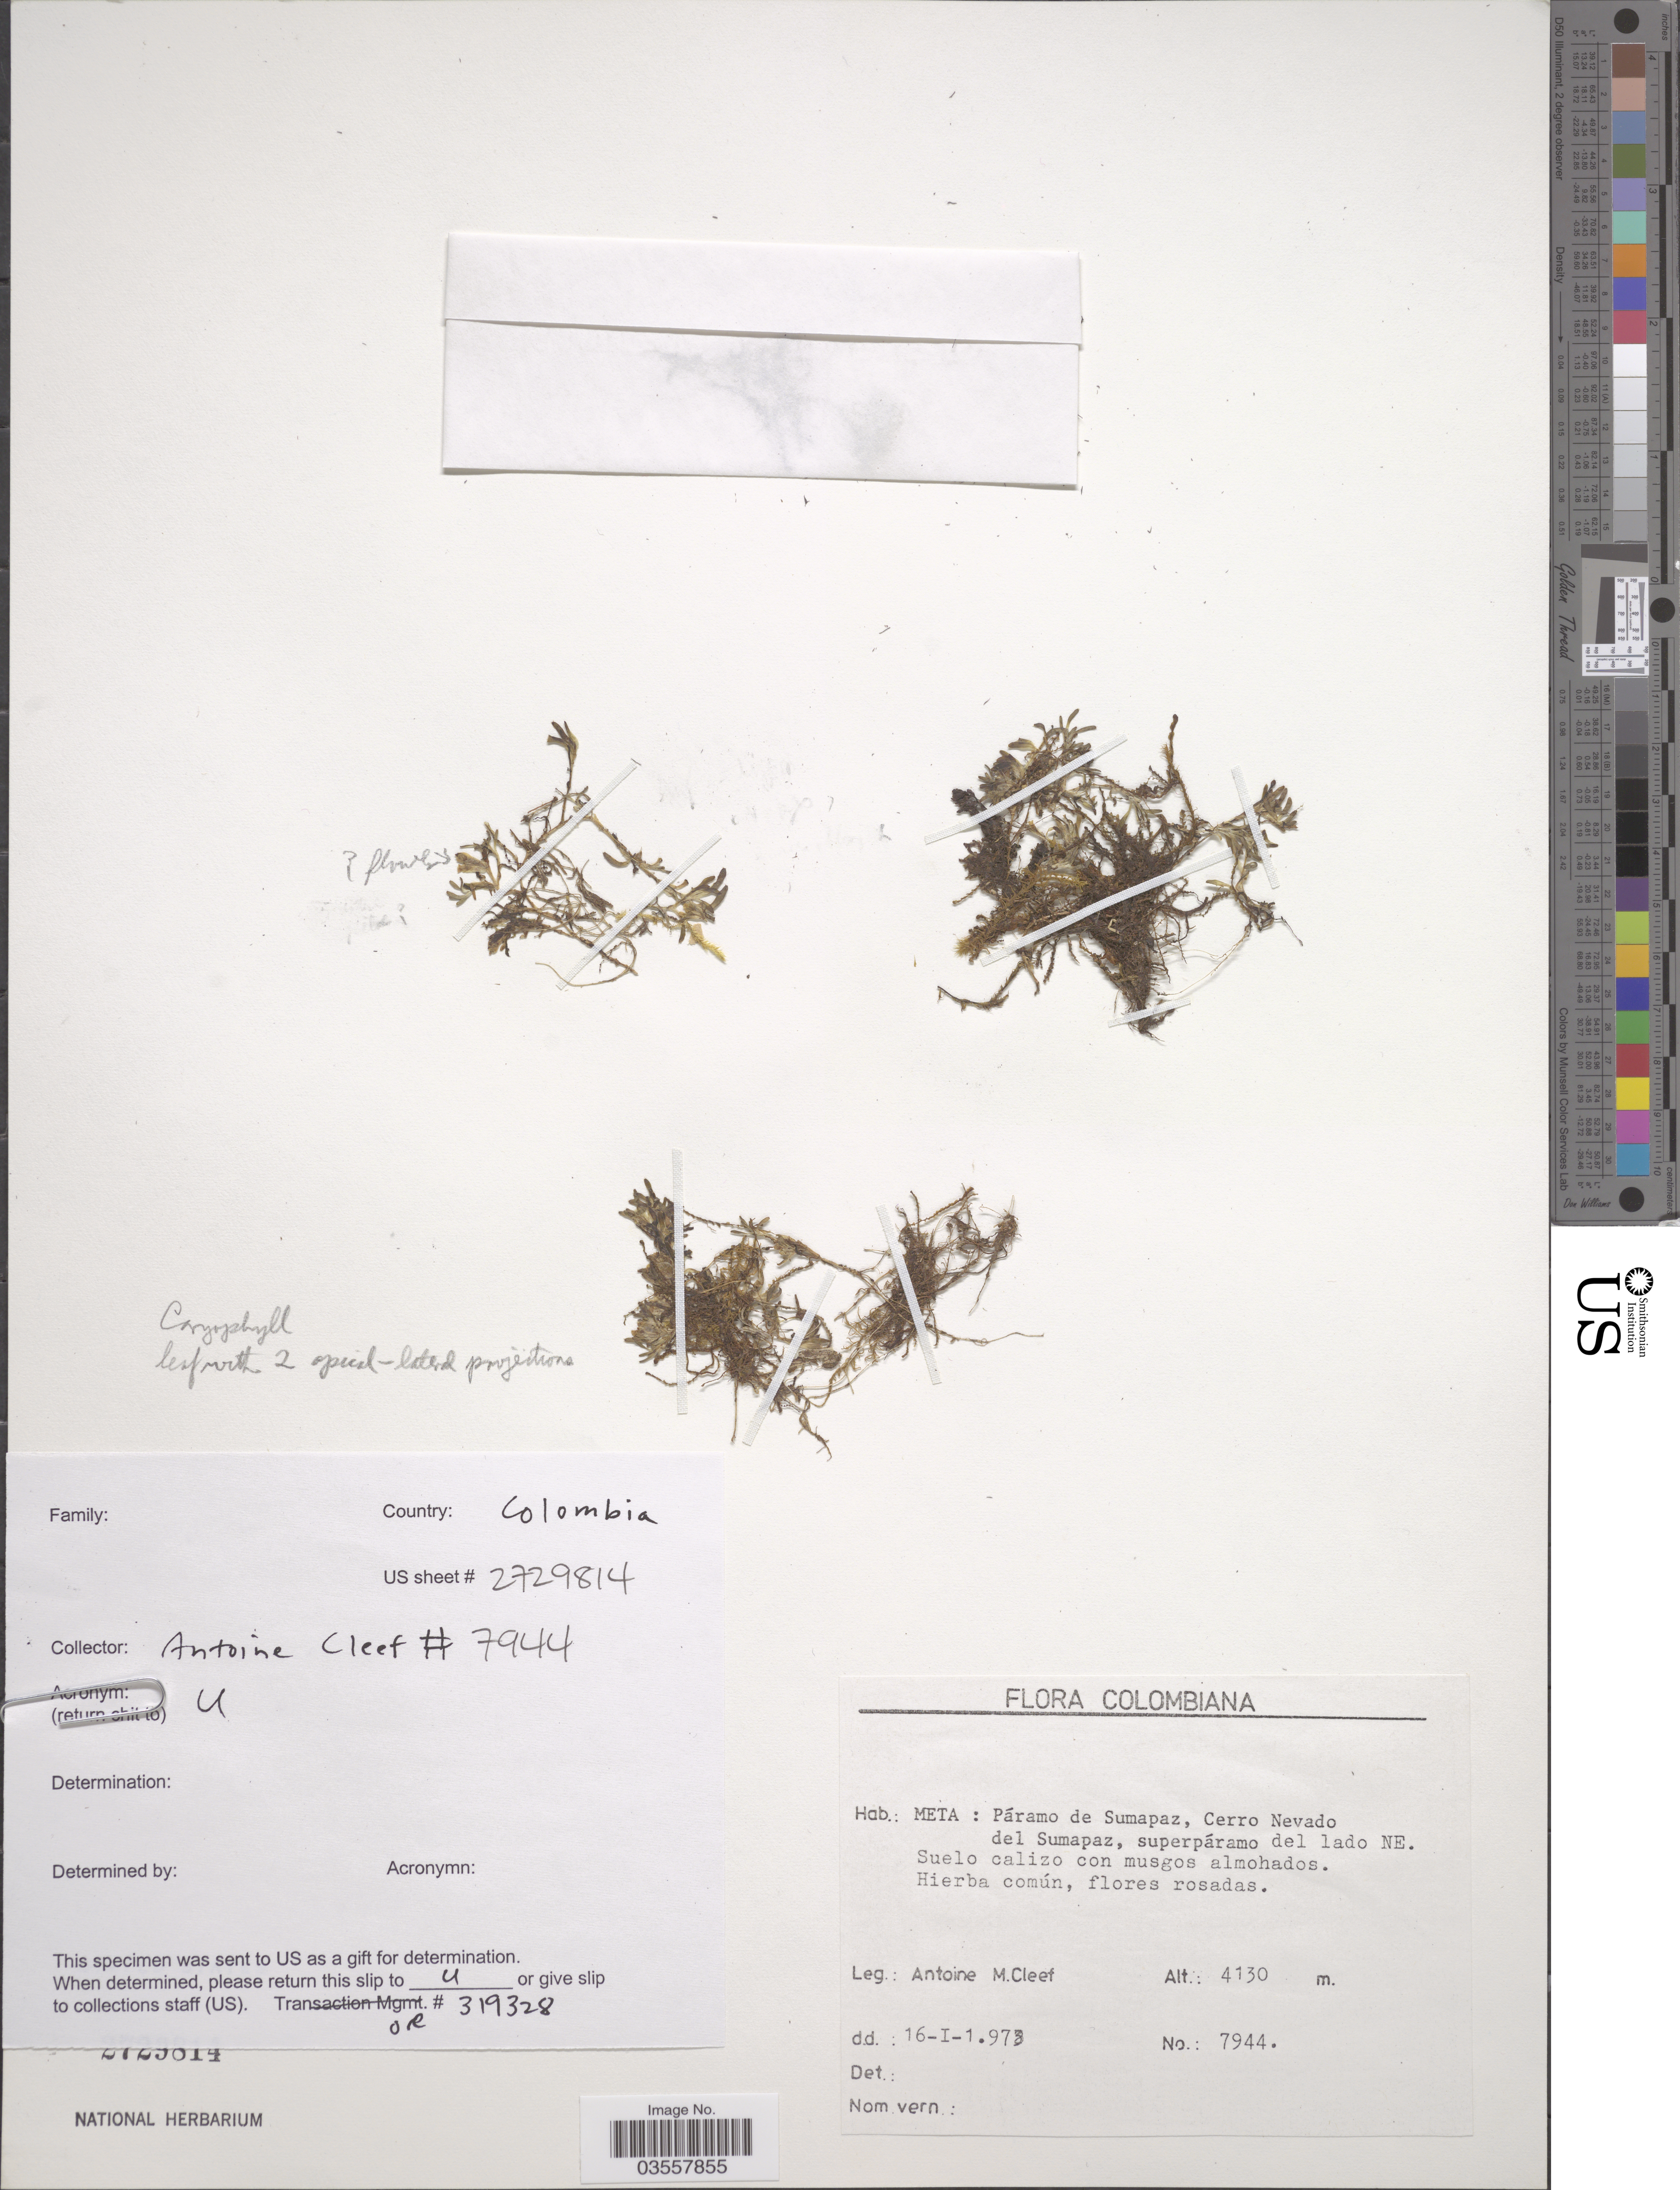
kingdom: Plantae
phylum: Tracheophyta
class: Magnoliopsida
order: Caryophyllales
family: Caryophyllaceae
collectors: A. M. Cleef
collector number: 7944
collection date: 1973-01-16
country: Colombia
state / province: Meta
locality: Páramo de Sumpaz, Cerro Nevado del Sumapaz, superpáramo del lado NE.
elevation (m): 4130